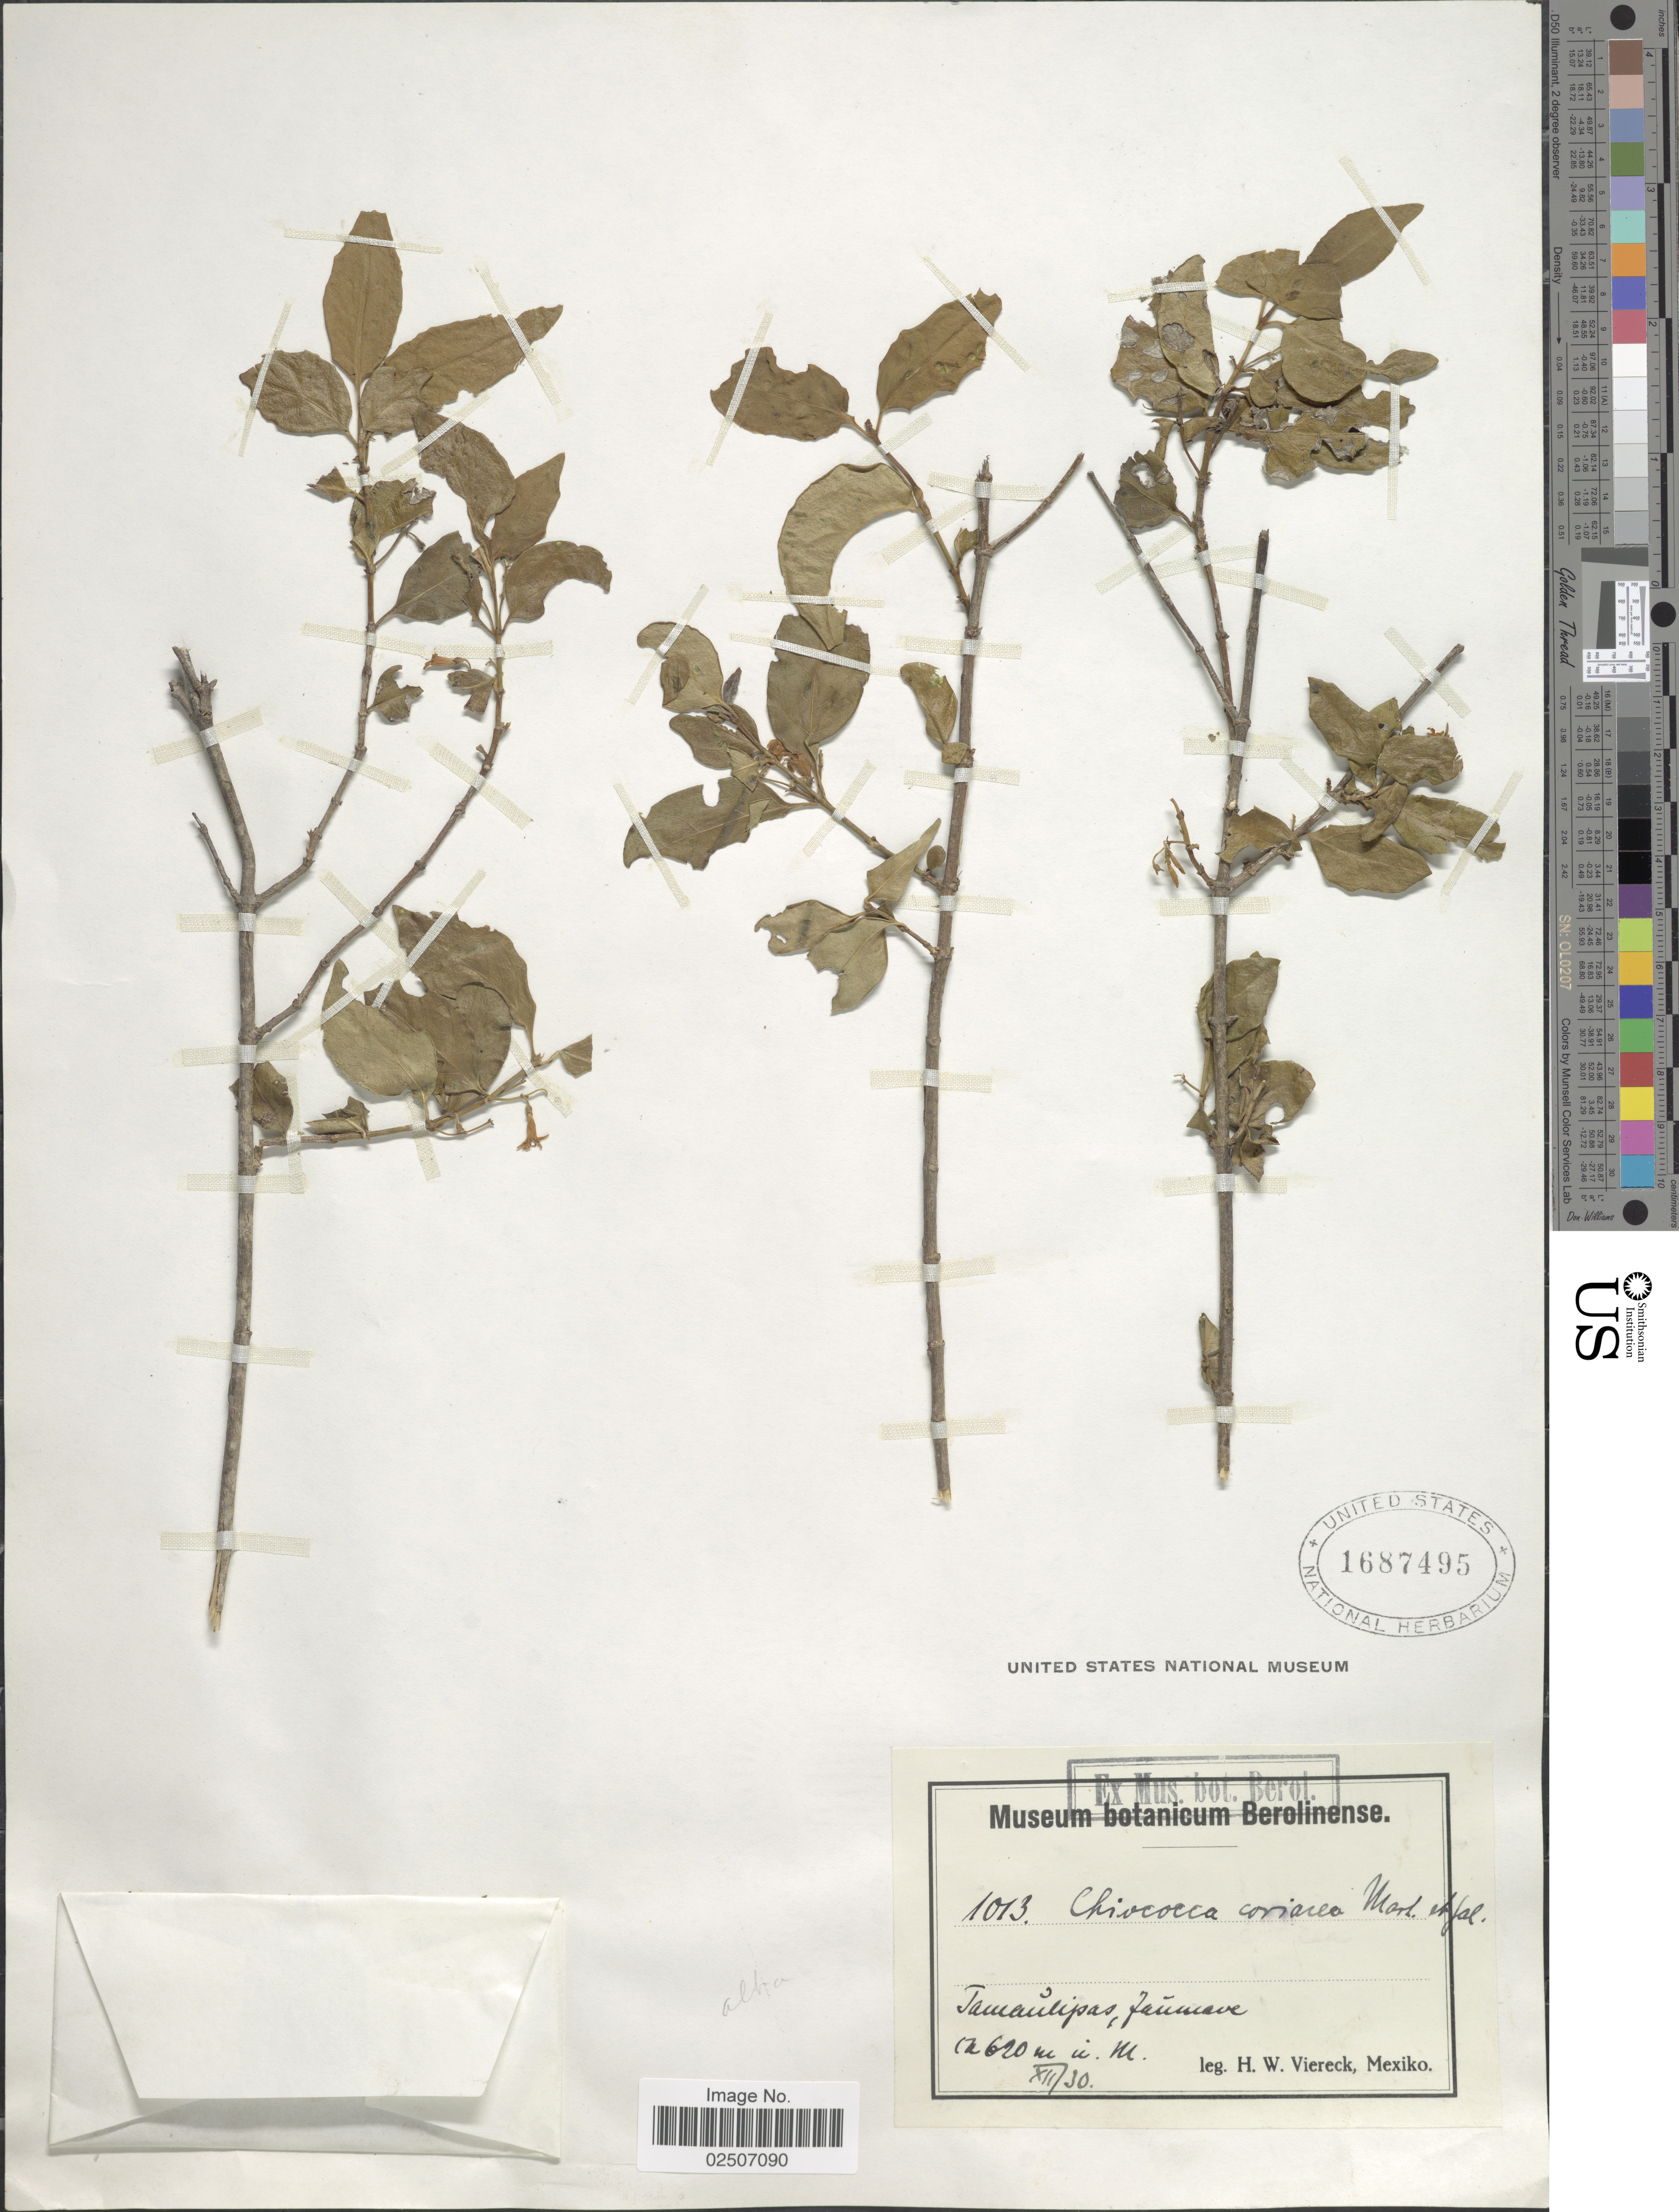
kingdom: Plantae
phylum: Tracheophyta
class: Magnoliopsida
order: Gentianales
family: Rubiaceae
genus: Chiococca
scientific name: Chiococca alba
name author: (L.) Hitchc.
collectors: H. W. Viereck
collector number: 1013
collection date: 1930-12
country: Mexico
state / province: Tamaulipas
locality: Jaumave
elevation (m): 620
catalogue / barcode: US 1687495